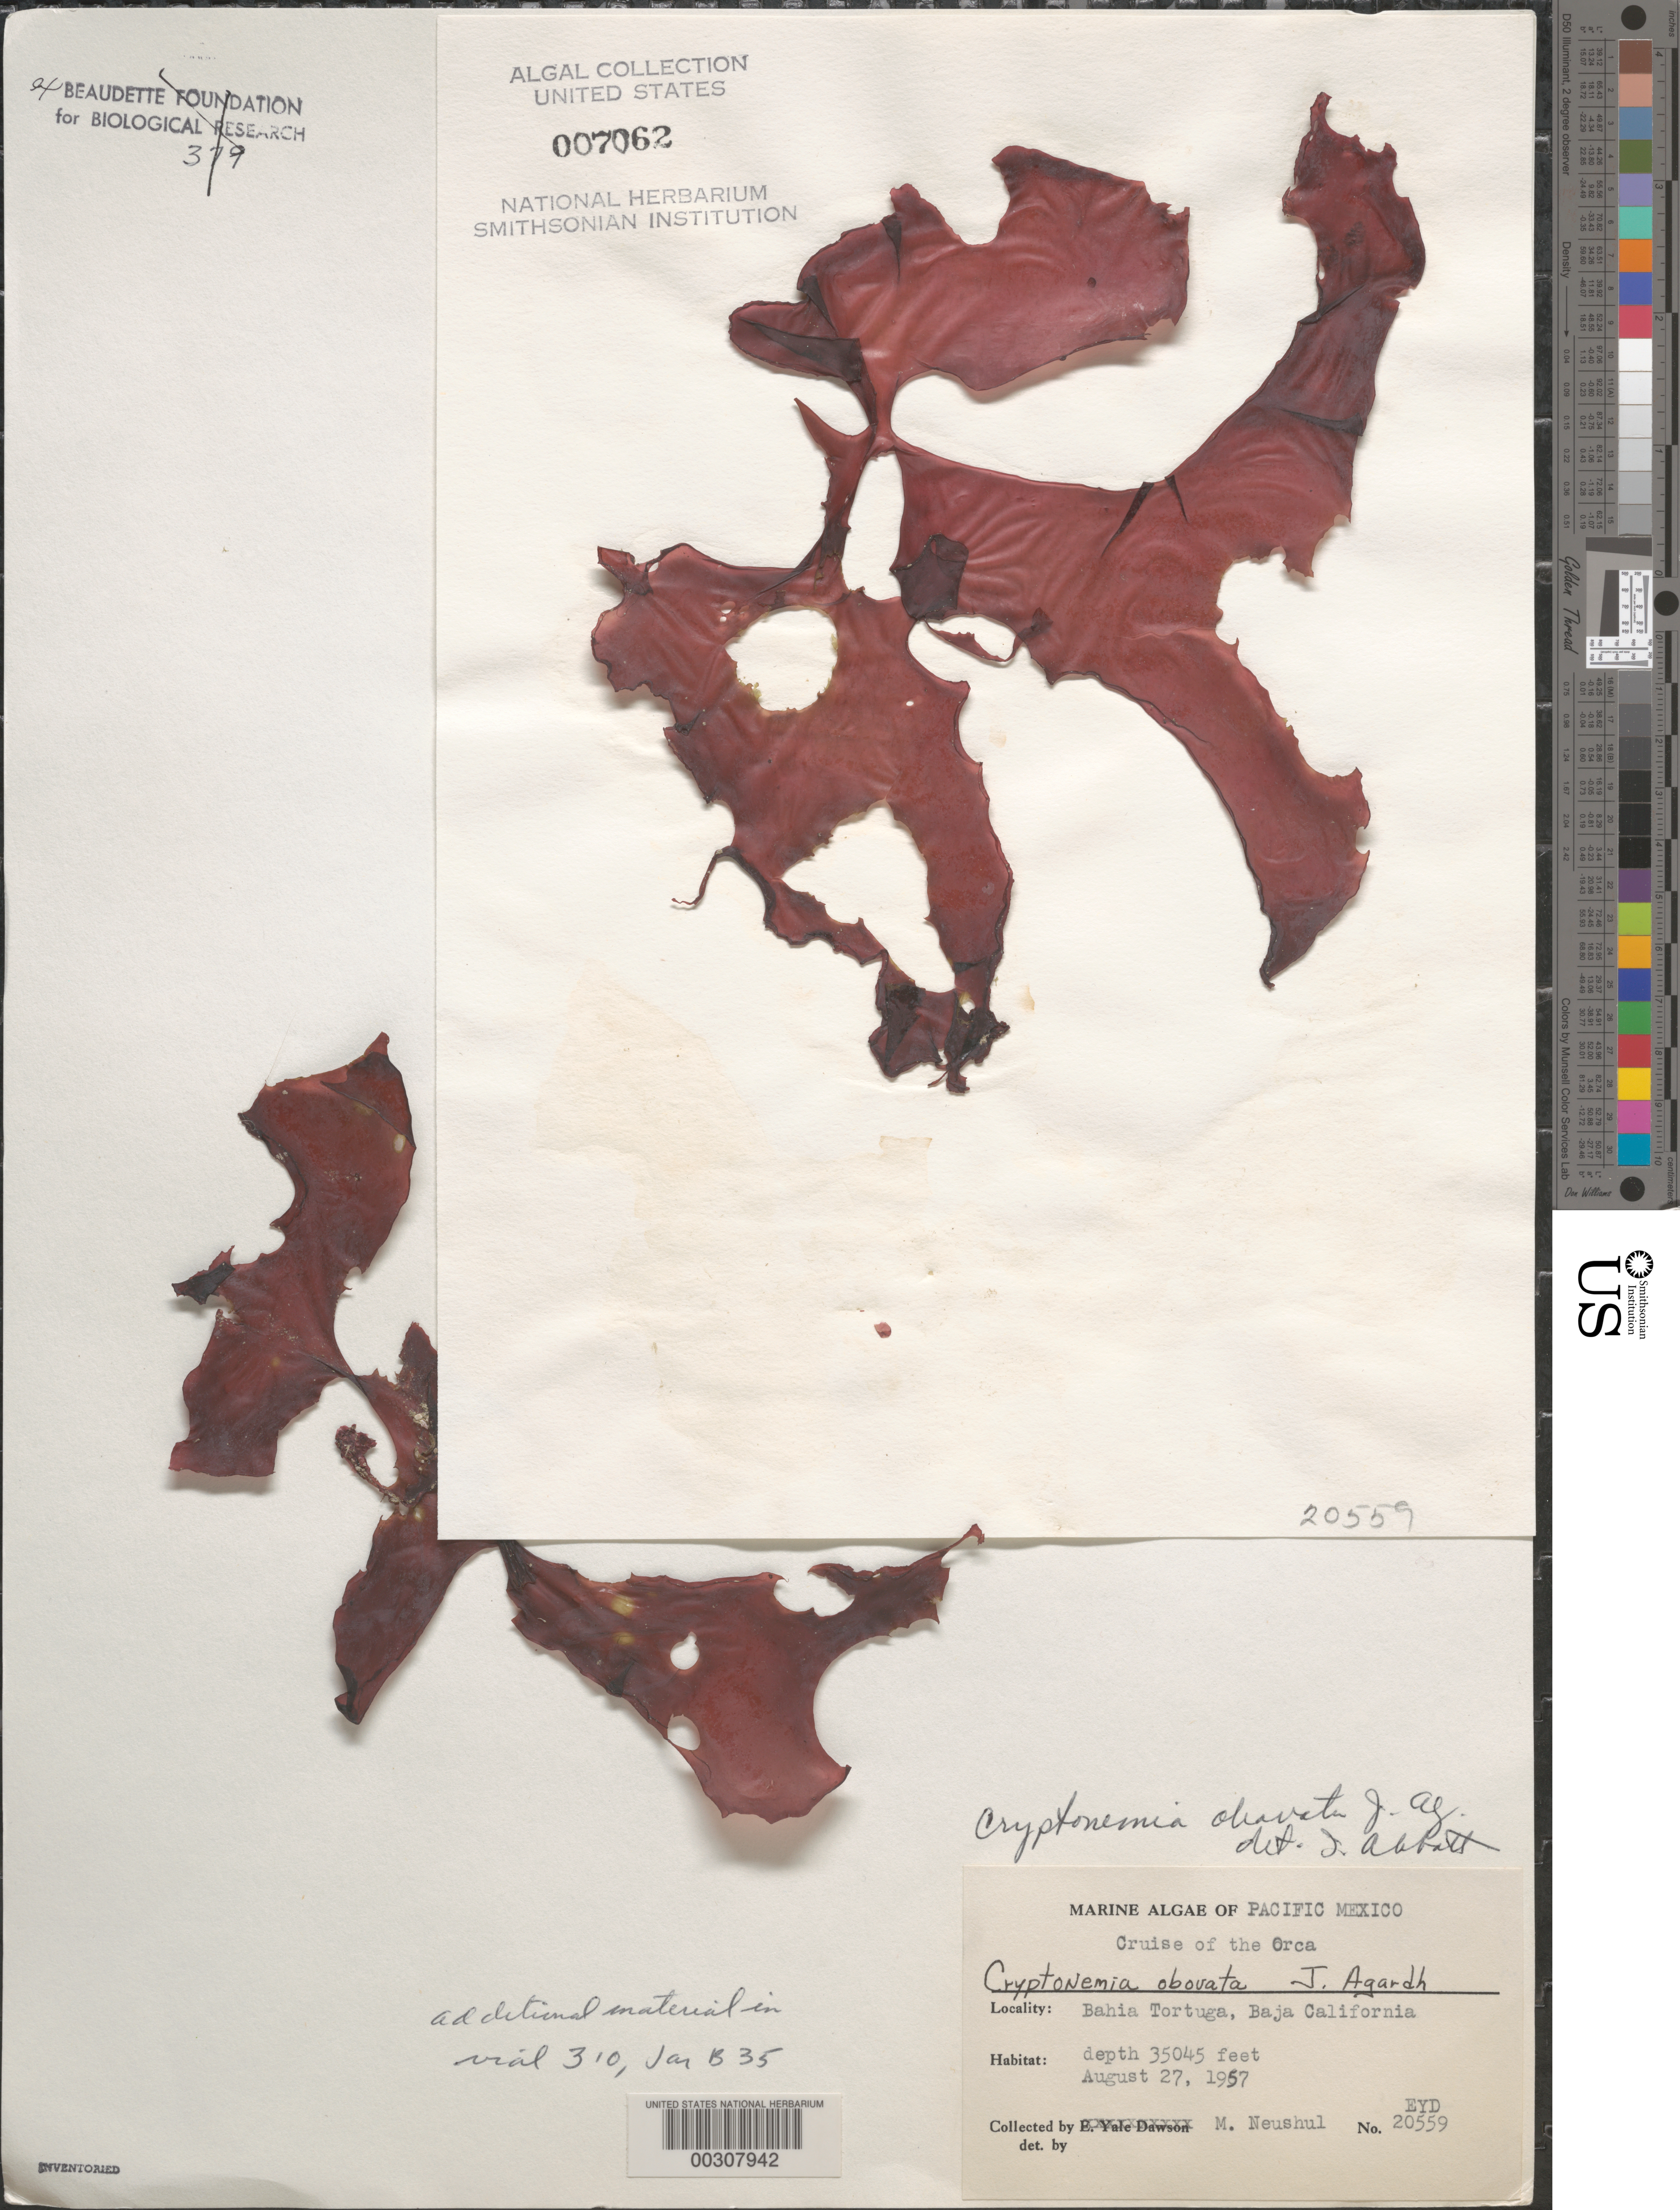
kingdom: Plantae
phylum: Rhodophyta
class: Florideophyceae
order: Halymeniales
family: Halymeniaceae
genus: Cryptonemia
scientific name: Cryptonemia obovata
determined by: Abbott, Isabella A.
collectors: M. Neushul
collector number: EYD 20559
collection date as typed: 27 Aug 1957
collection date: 1957-08-27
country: Mexico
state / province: Baja California Sur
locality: Bahia Tortuga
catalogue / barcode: US 7062